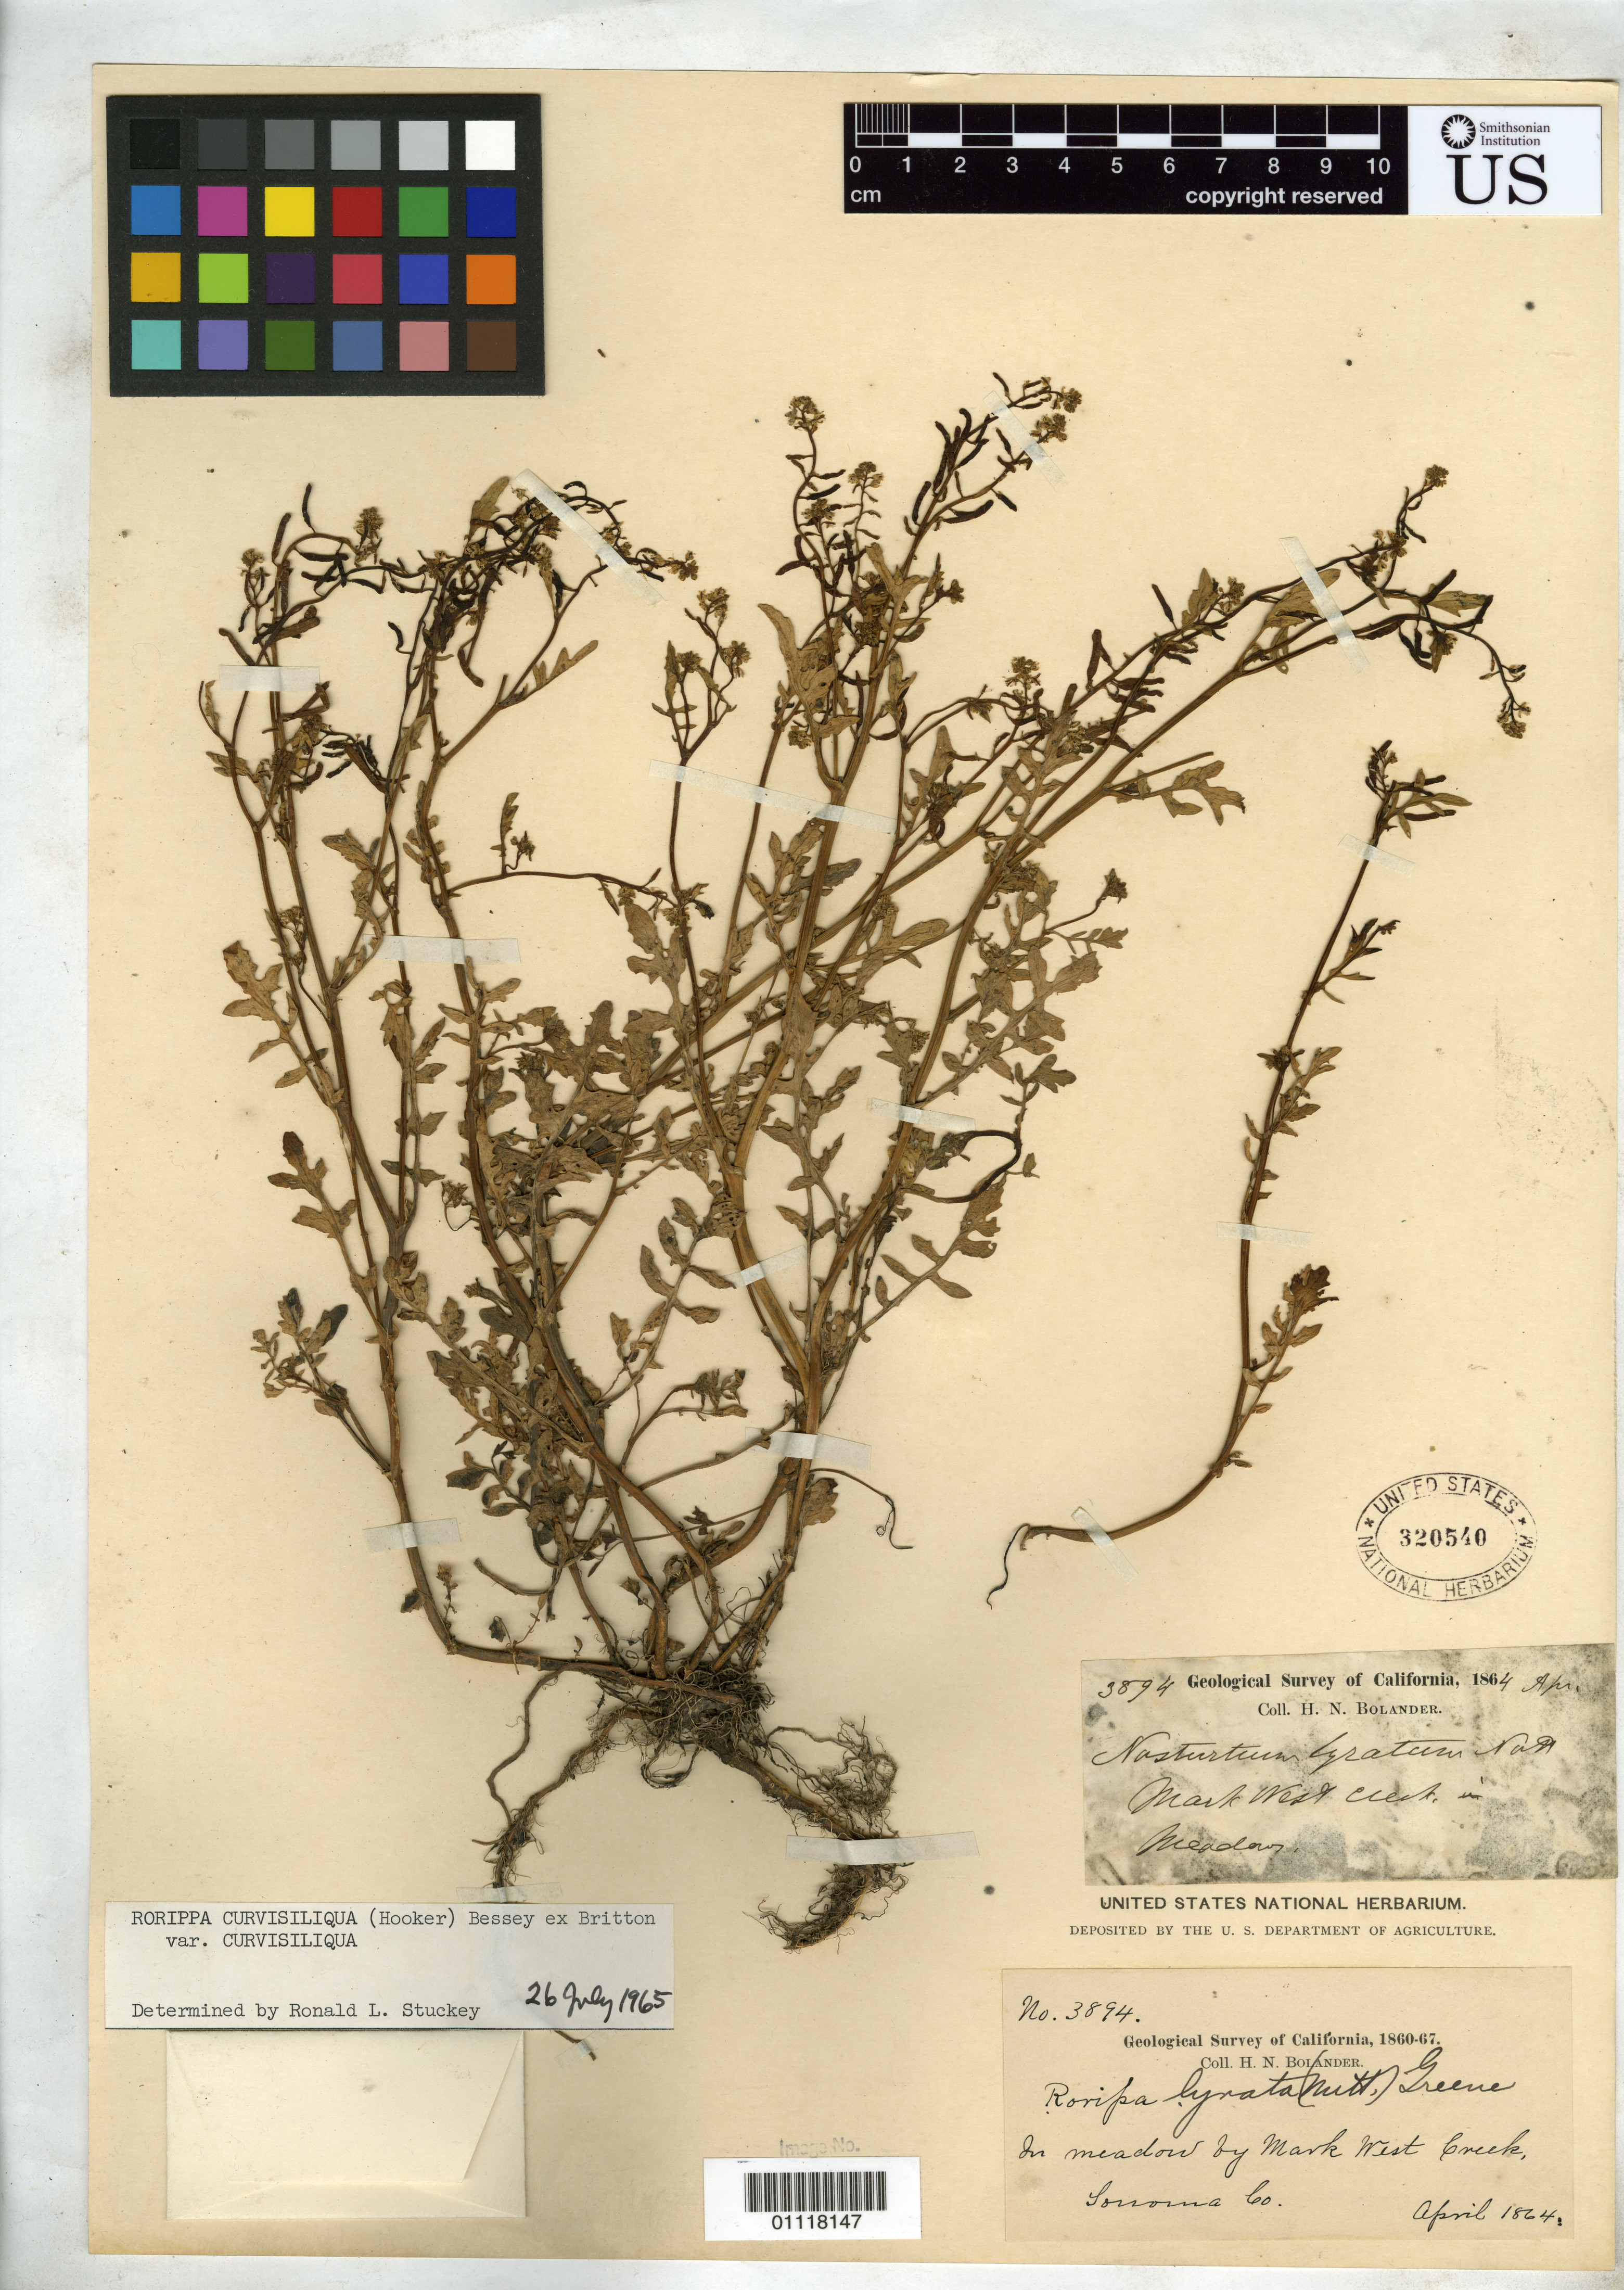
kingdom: Plantae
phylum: Tracheophyta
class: Magnoliopsida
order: Brassicales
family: Brassicaceae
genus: Rorippa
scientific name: Rorippa curvipes var. curvipes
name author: Greene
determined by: Stuckey, R. L.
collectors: H. Bolander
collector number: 3894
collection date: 1864-04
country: United States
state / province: California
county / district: Sonoma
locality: By Mark West Creek.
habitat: In meadow.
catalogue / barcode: US 320540